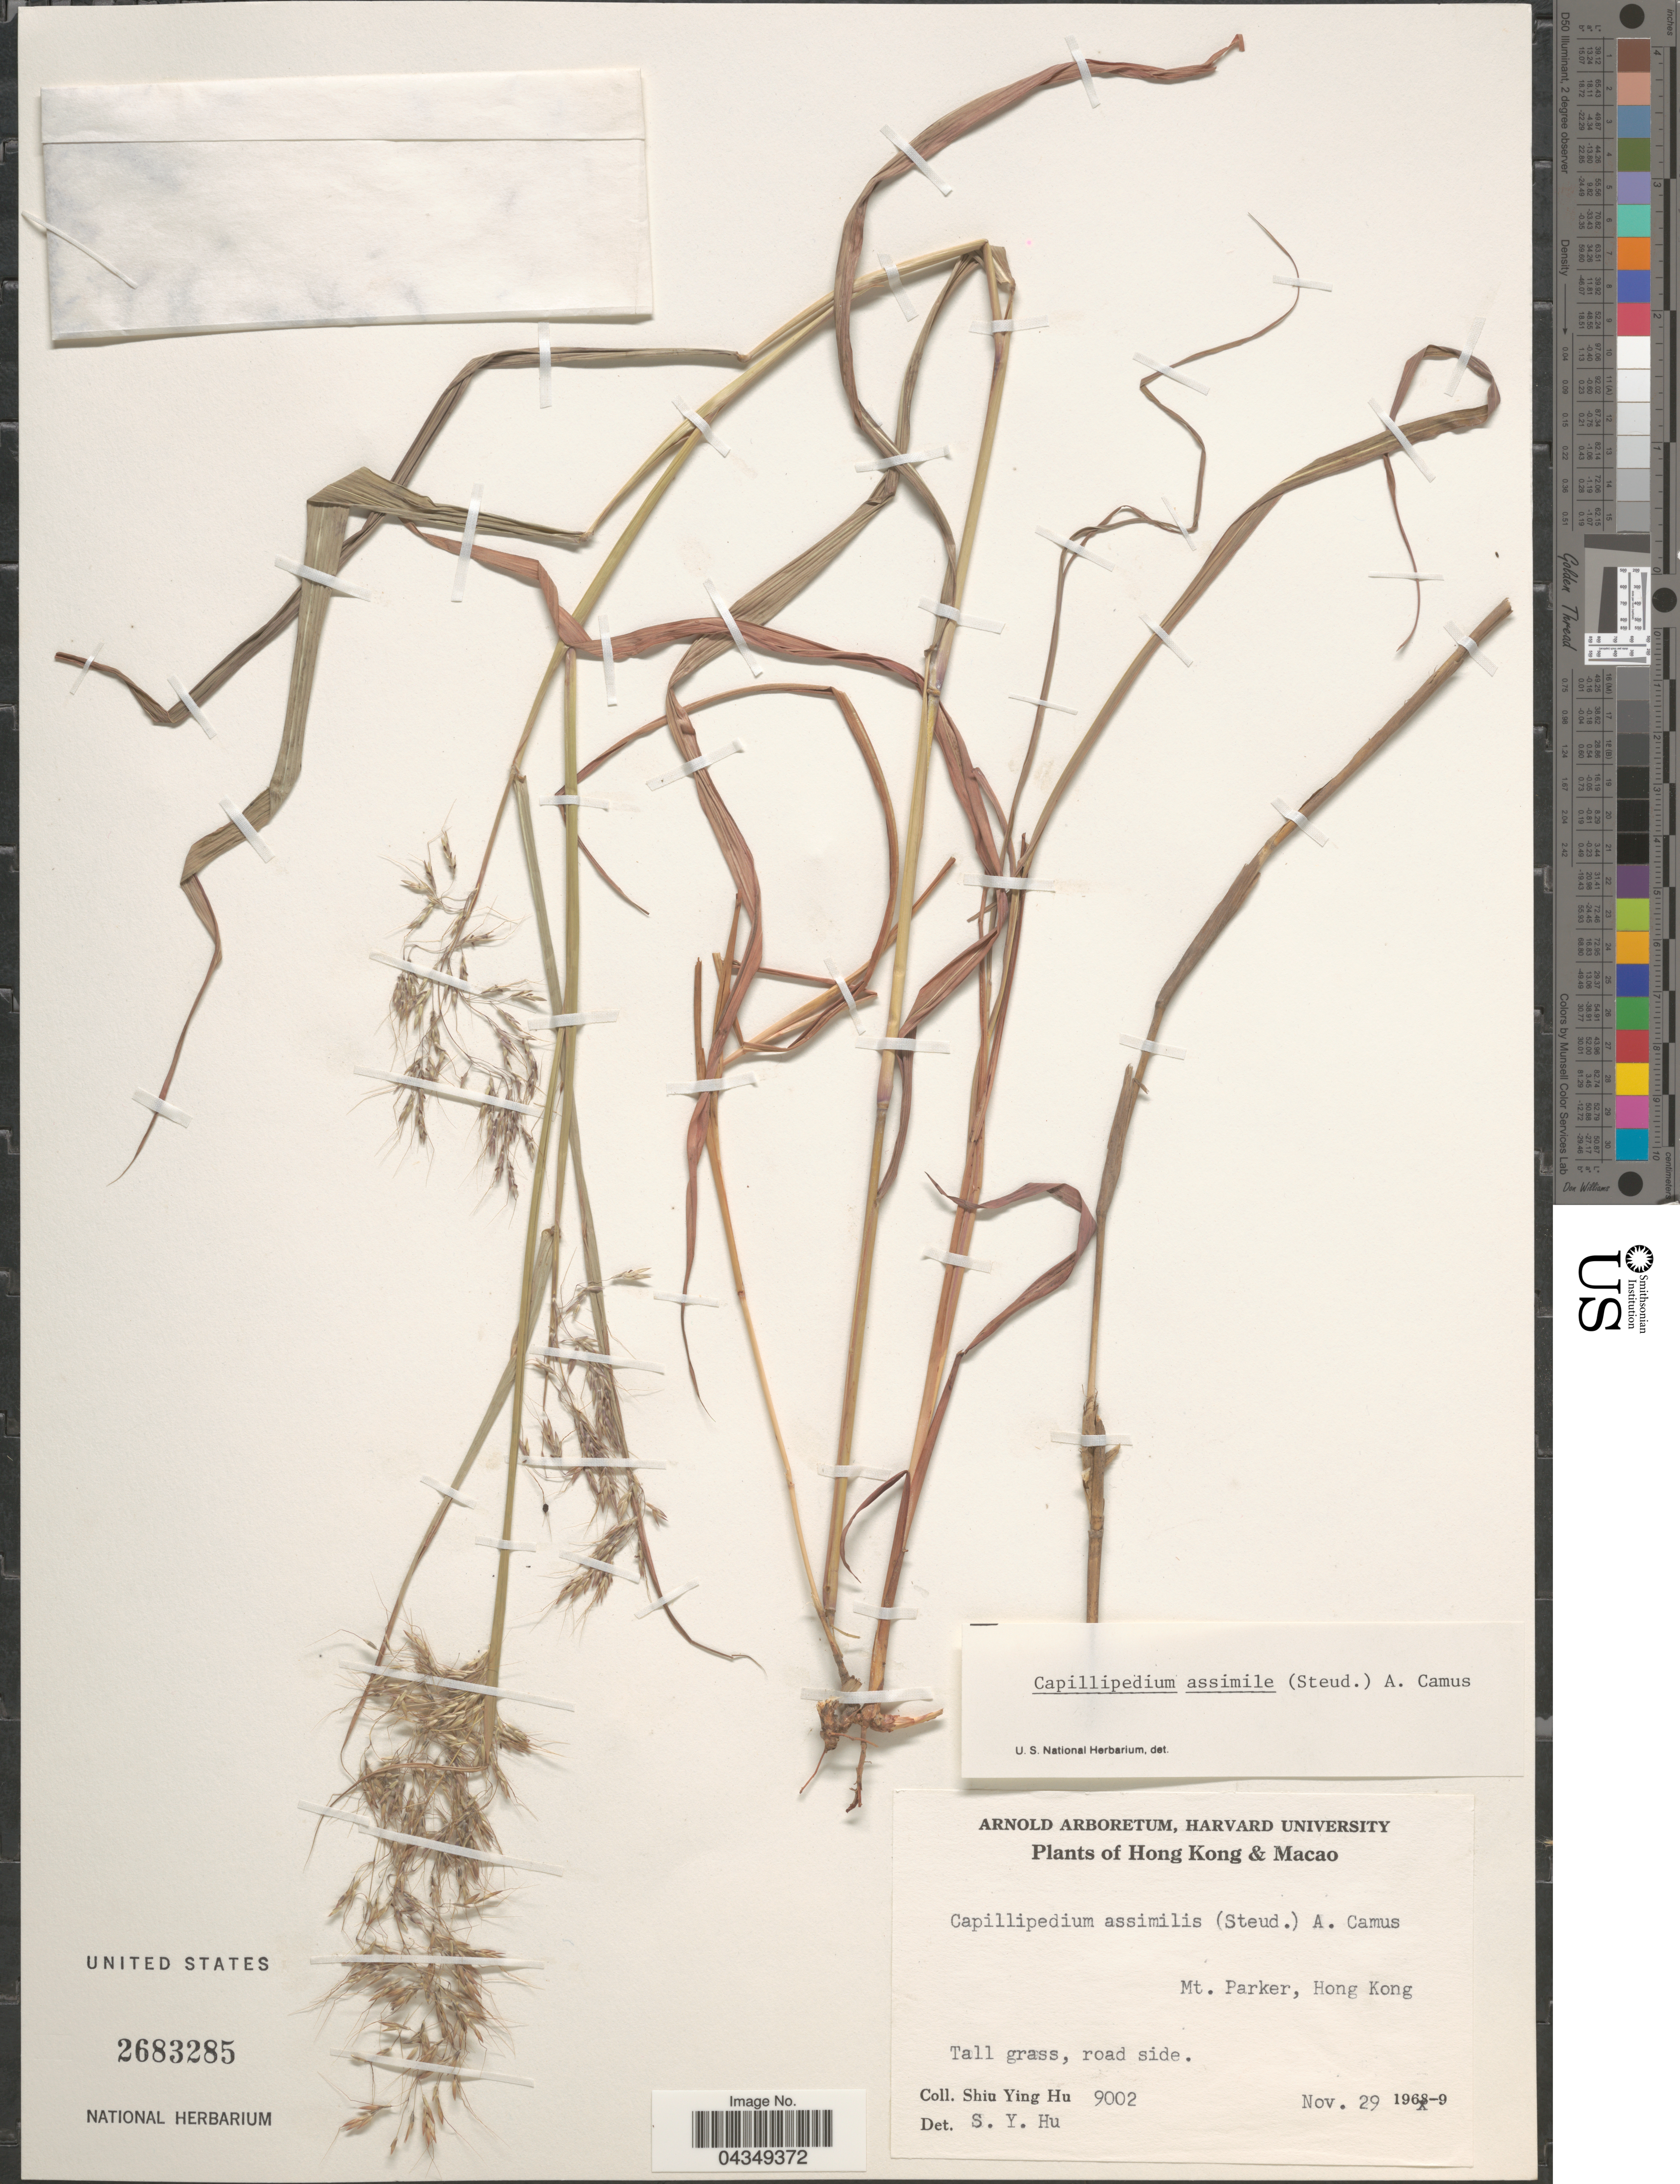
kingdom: Plantae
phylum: Tracheophyta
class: Liliopsida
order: Poales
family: Poaceae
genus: Capillipedium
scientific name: Capillipedium assimile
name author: (Steud.) A. Camus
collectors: S. Y. Hu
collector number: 9002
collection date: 1969-11-29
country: China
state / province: Hong Kong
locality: Mt. Parker.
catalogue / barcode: US 2683285